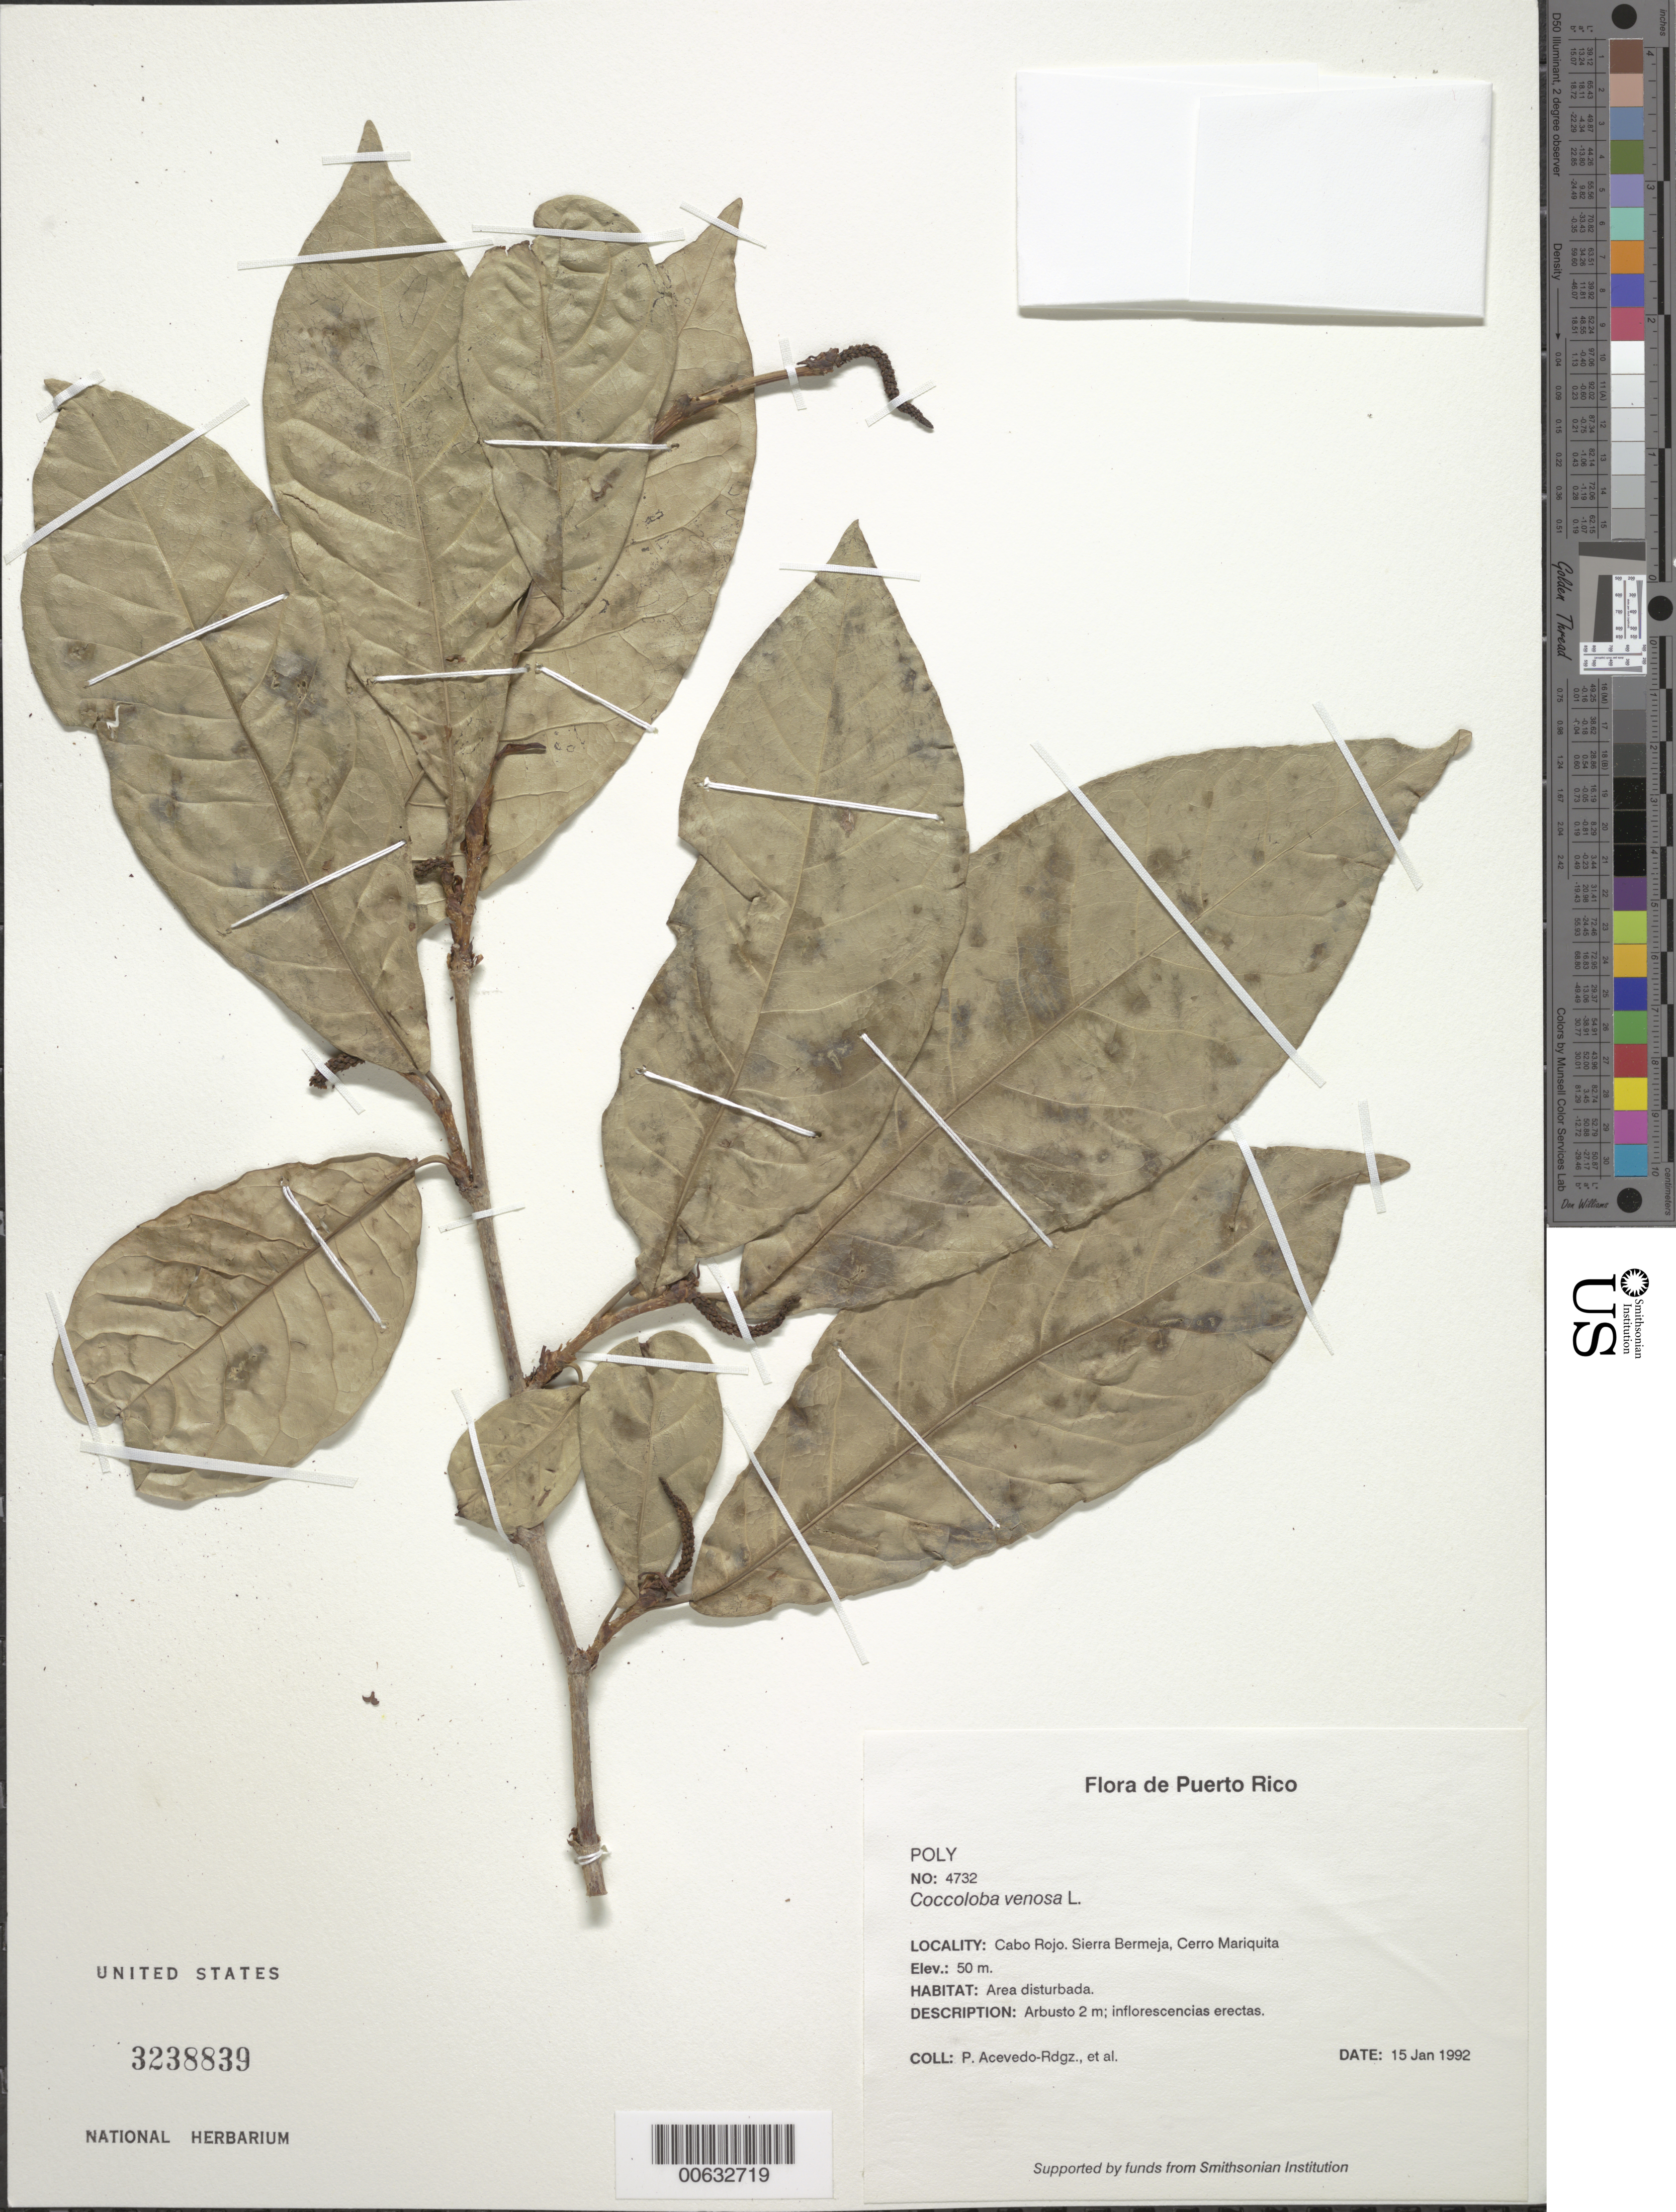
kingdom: Plantae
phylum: Tracheophyta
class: Magnoliopsida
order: Caryophyllales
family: Polygonaceae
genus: Coccoloba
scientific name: Coccoloba venosa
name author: L.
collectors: P. Acevedo-Rodr.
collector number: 4732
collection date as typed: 15 Jan 1992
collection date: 1992-01-15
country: Puerto Rico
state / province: Cabo Rojo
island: Puerto Rico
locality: Cabo Rojo; Sierra Bermeja, Cerro Mariquita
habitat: Area disturbada.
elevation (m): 50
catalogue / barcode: US 3238839